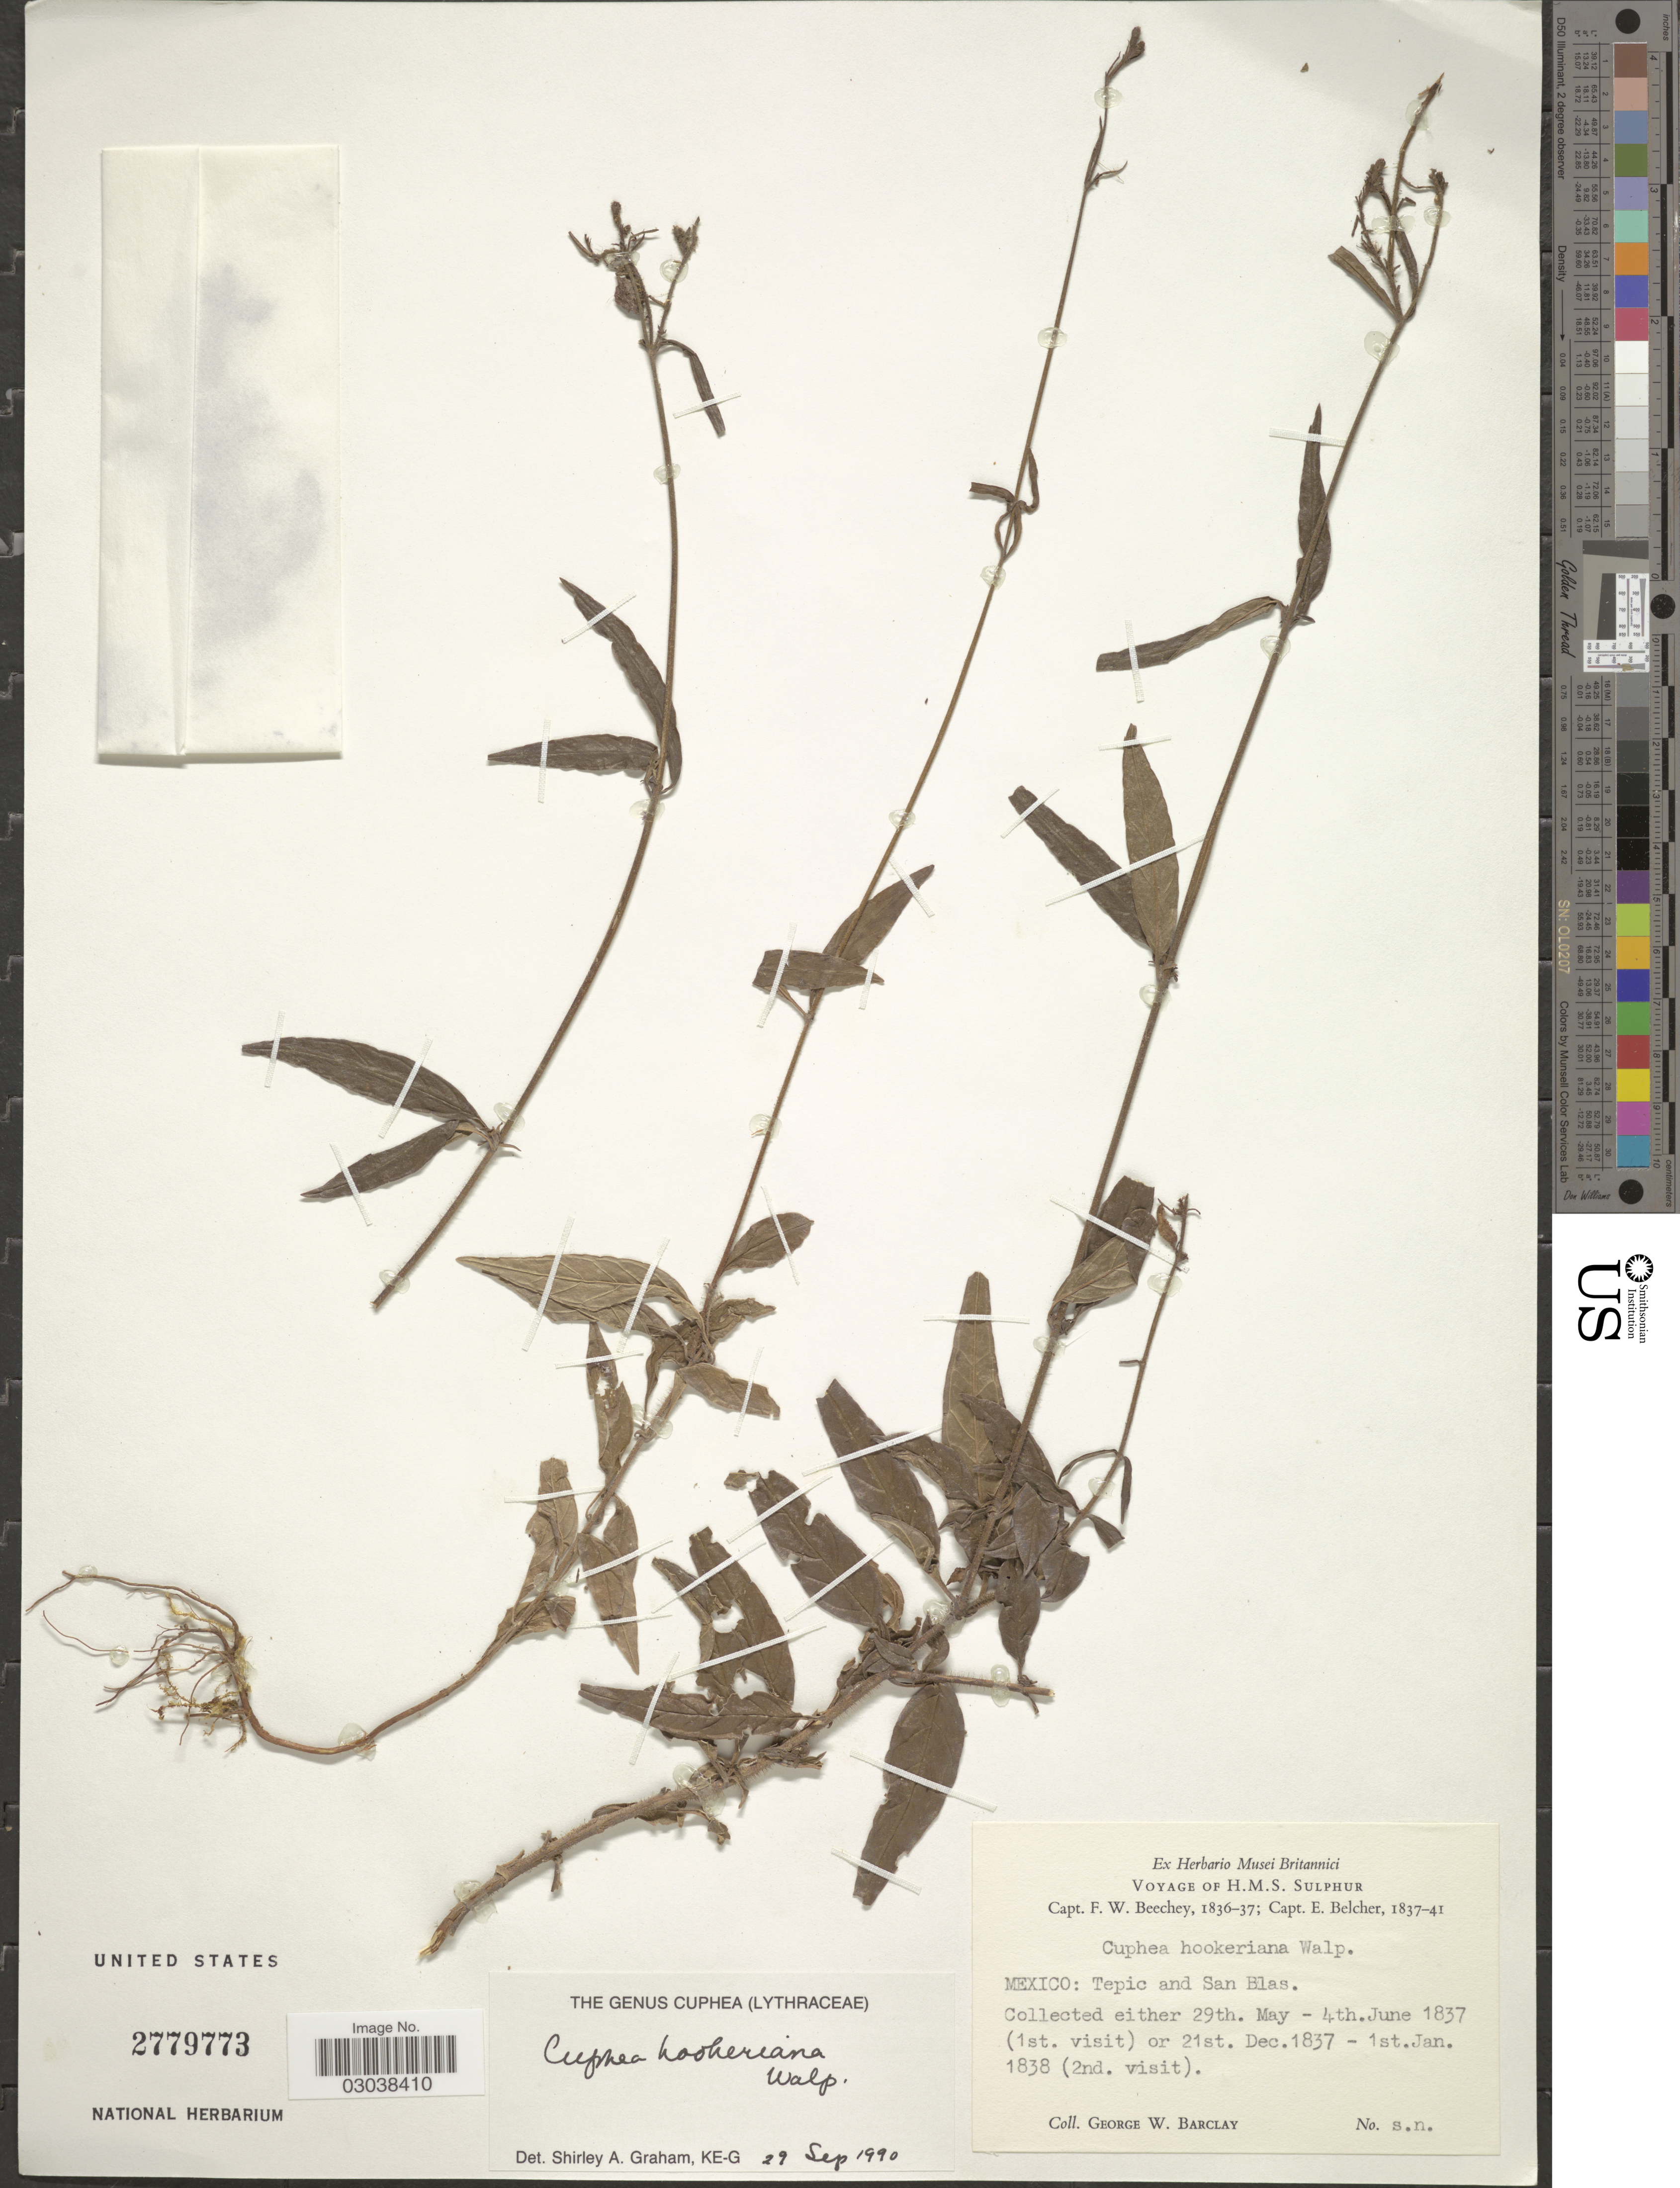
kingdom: Plantae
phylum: Tracheophyta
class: Magnoliopsida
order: Myrtales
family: Lythraceae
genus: Cuphea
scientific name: Cuphea hookeriana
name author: Walp.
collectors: G. W. Barclay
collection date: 1837-05-29/1838-01-01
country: Mexico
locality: Tepic and San Blas.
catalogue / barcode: US 2779773